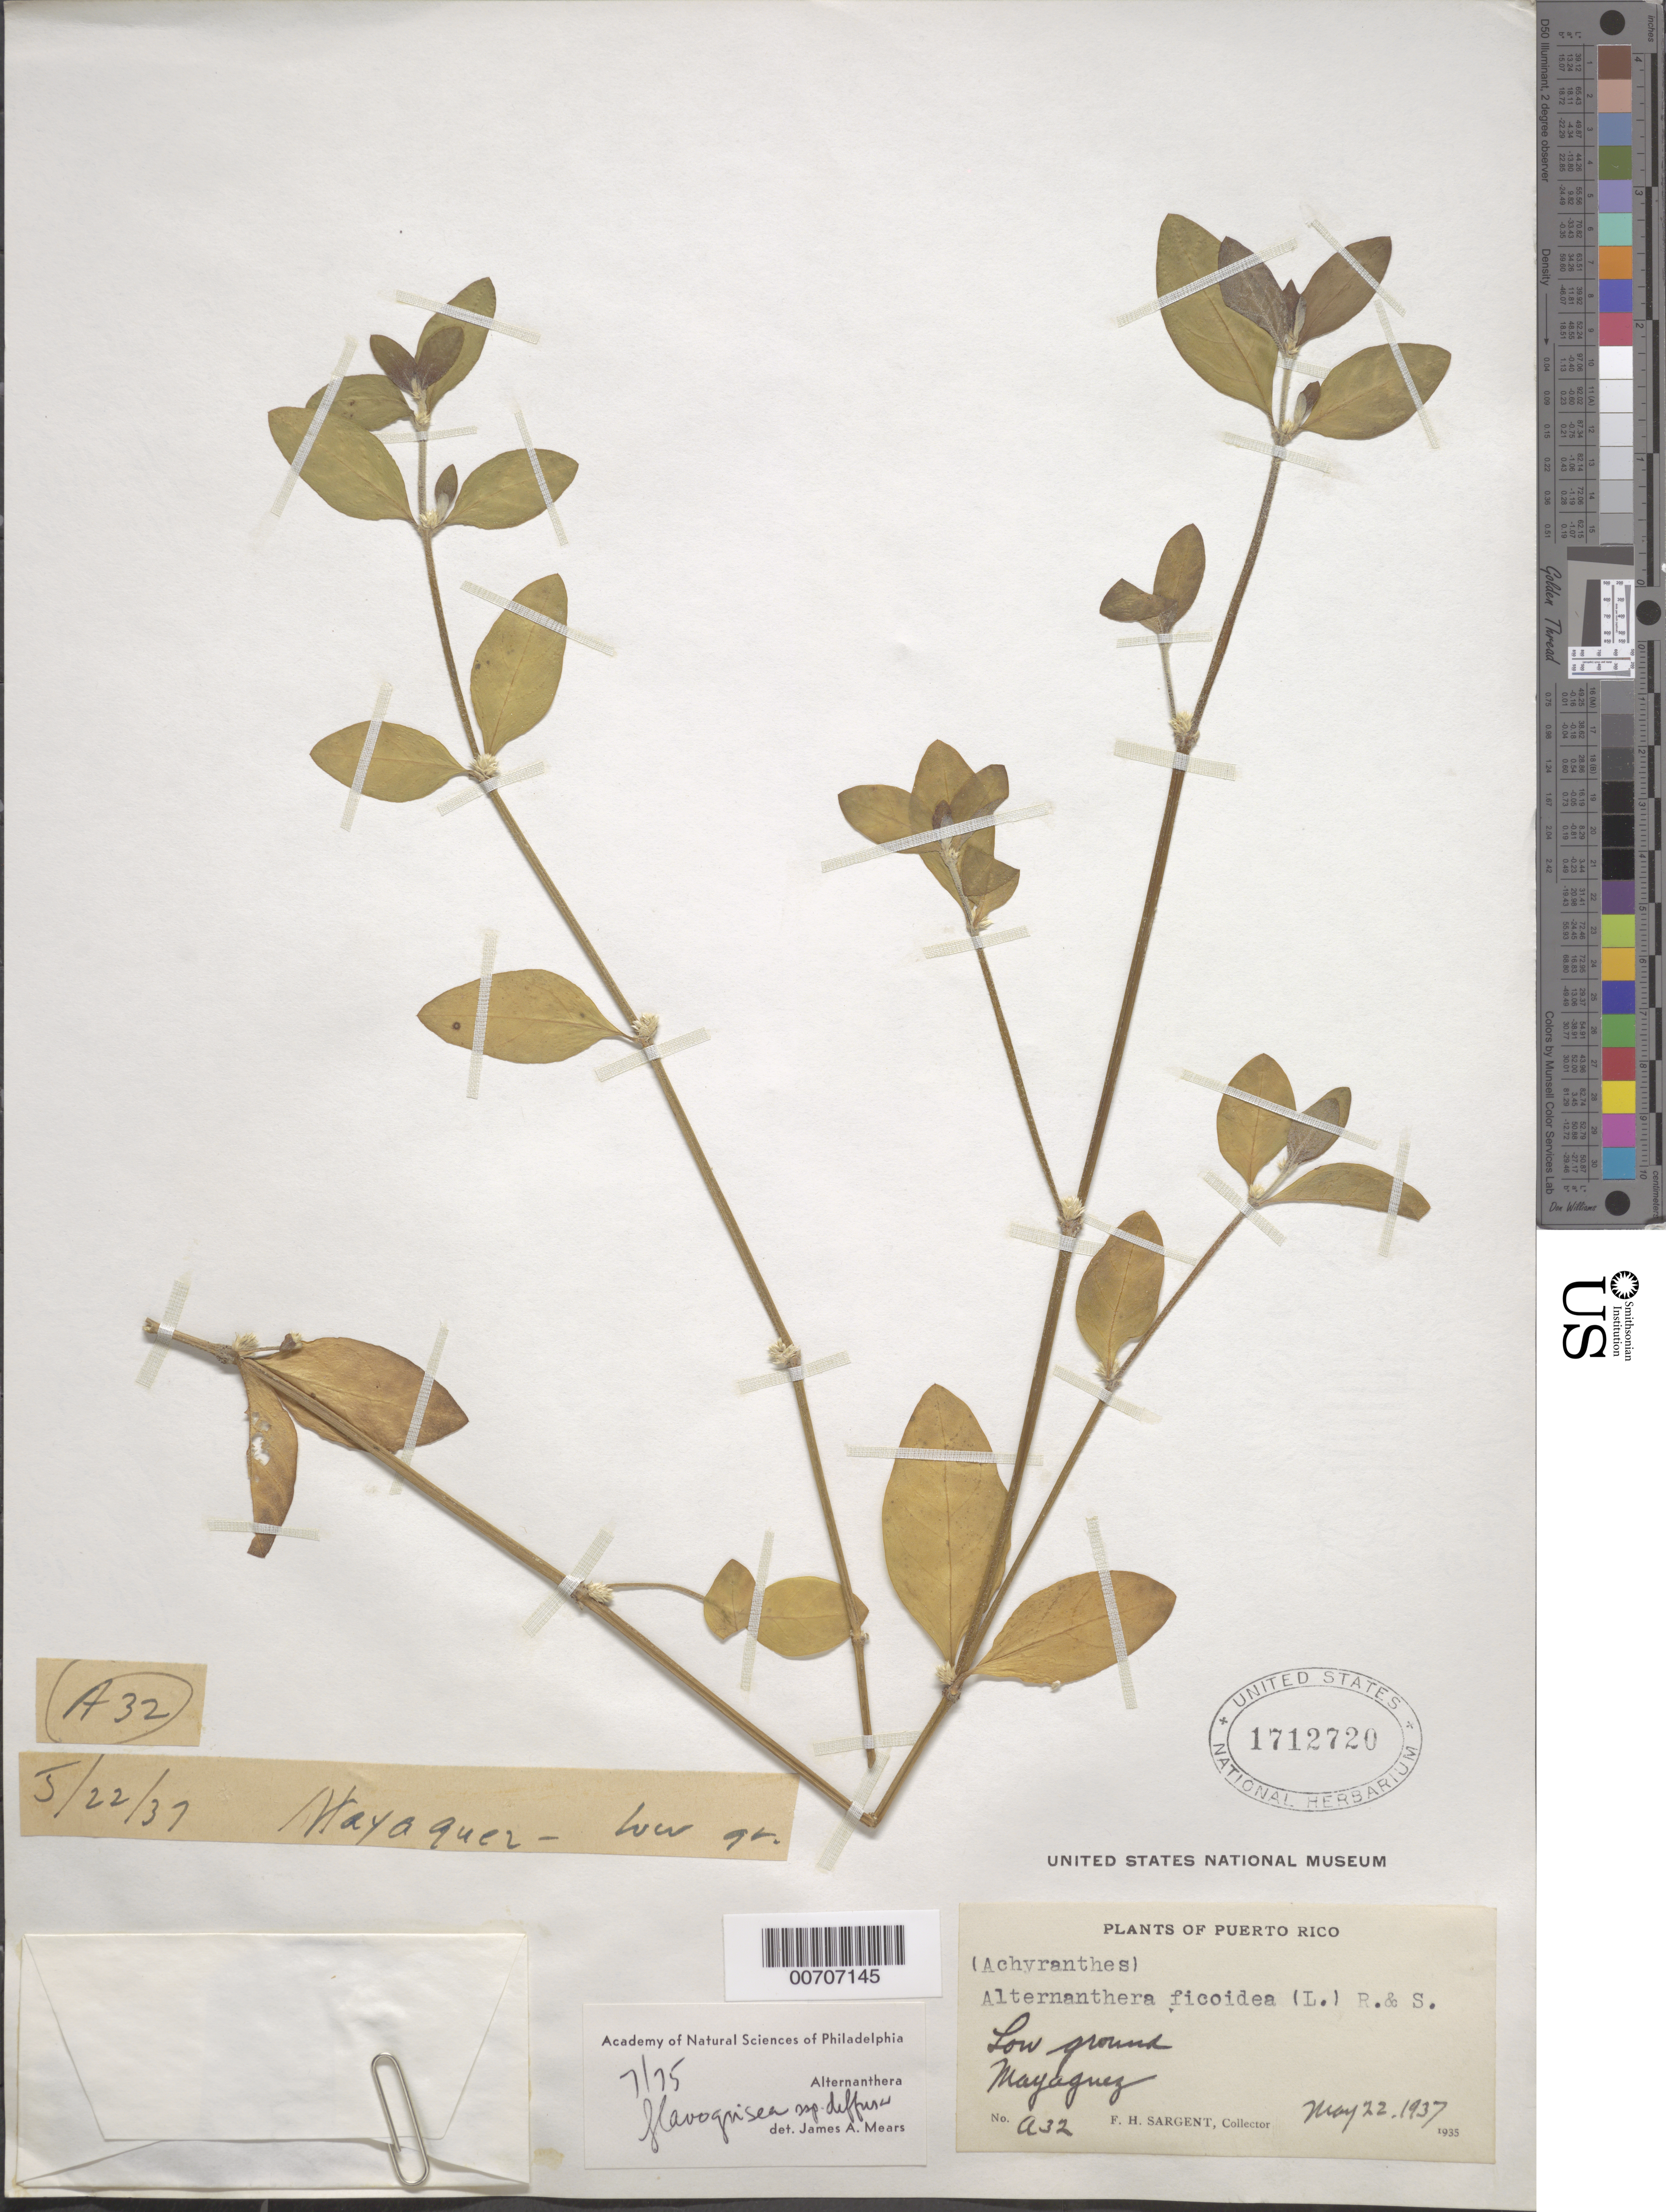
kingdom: Plantae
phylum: Tracheophyta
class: Magnoliopsida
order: Caryophyllales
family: Amaranthaceae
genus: Alternanthera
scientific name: Alternanthera flavogrisea subsp. diffusa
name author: (Mart.) Mears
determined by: Mears, J. A., (PH), Academy of Natural Sciences of Philadelphia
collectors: F. H. Sargent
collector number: A 32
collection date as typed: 22 May 1937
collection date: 1937-05-22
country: Puerto Rico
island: Greater Antilles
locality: Mayaguez.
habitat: Low ground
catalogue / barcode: US 1712720